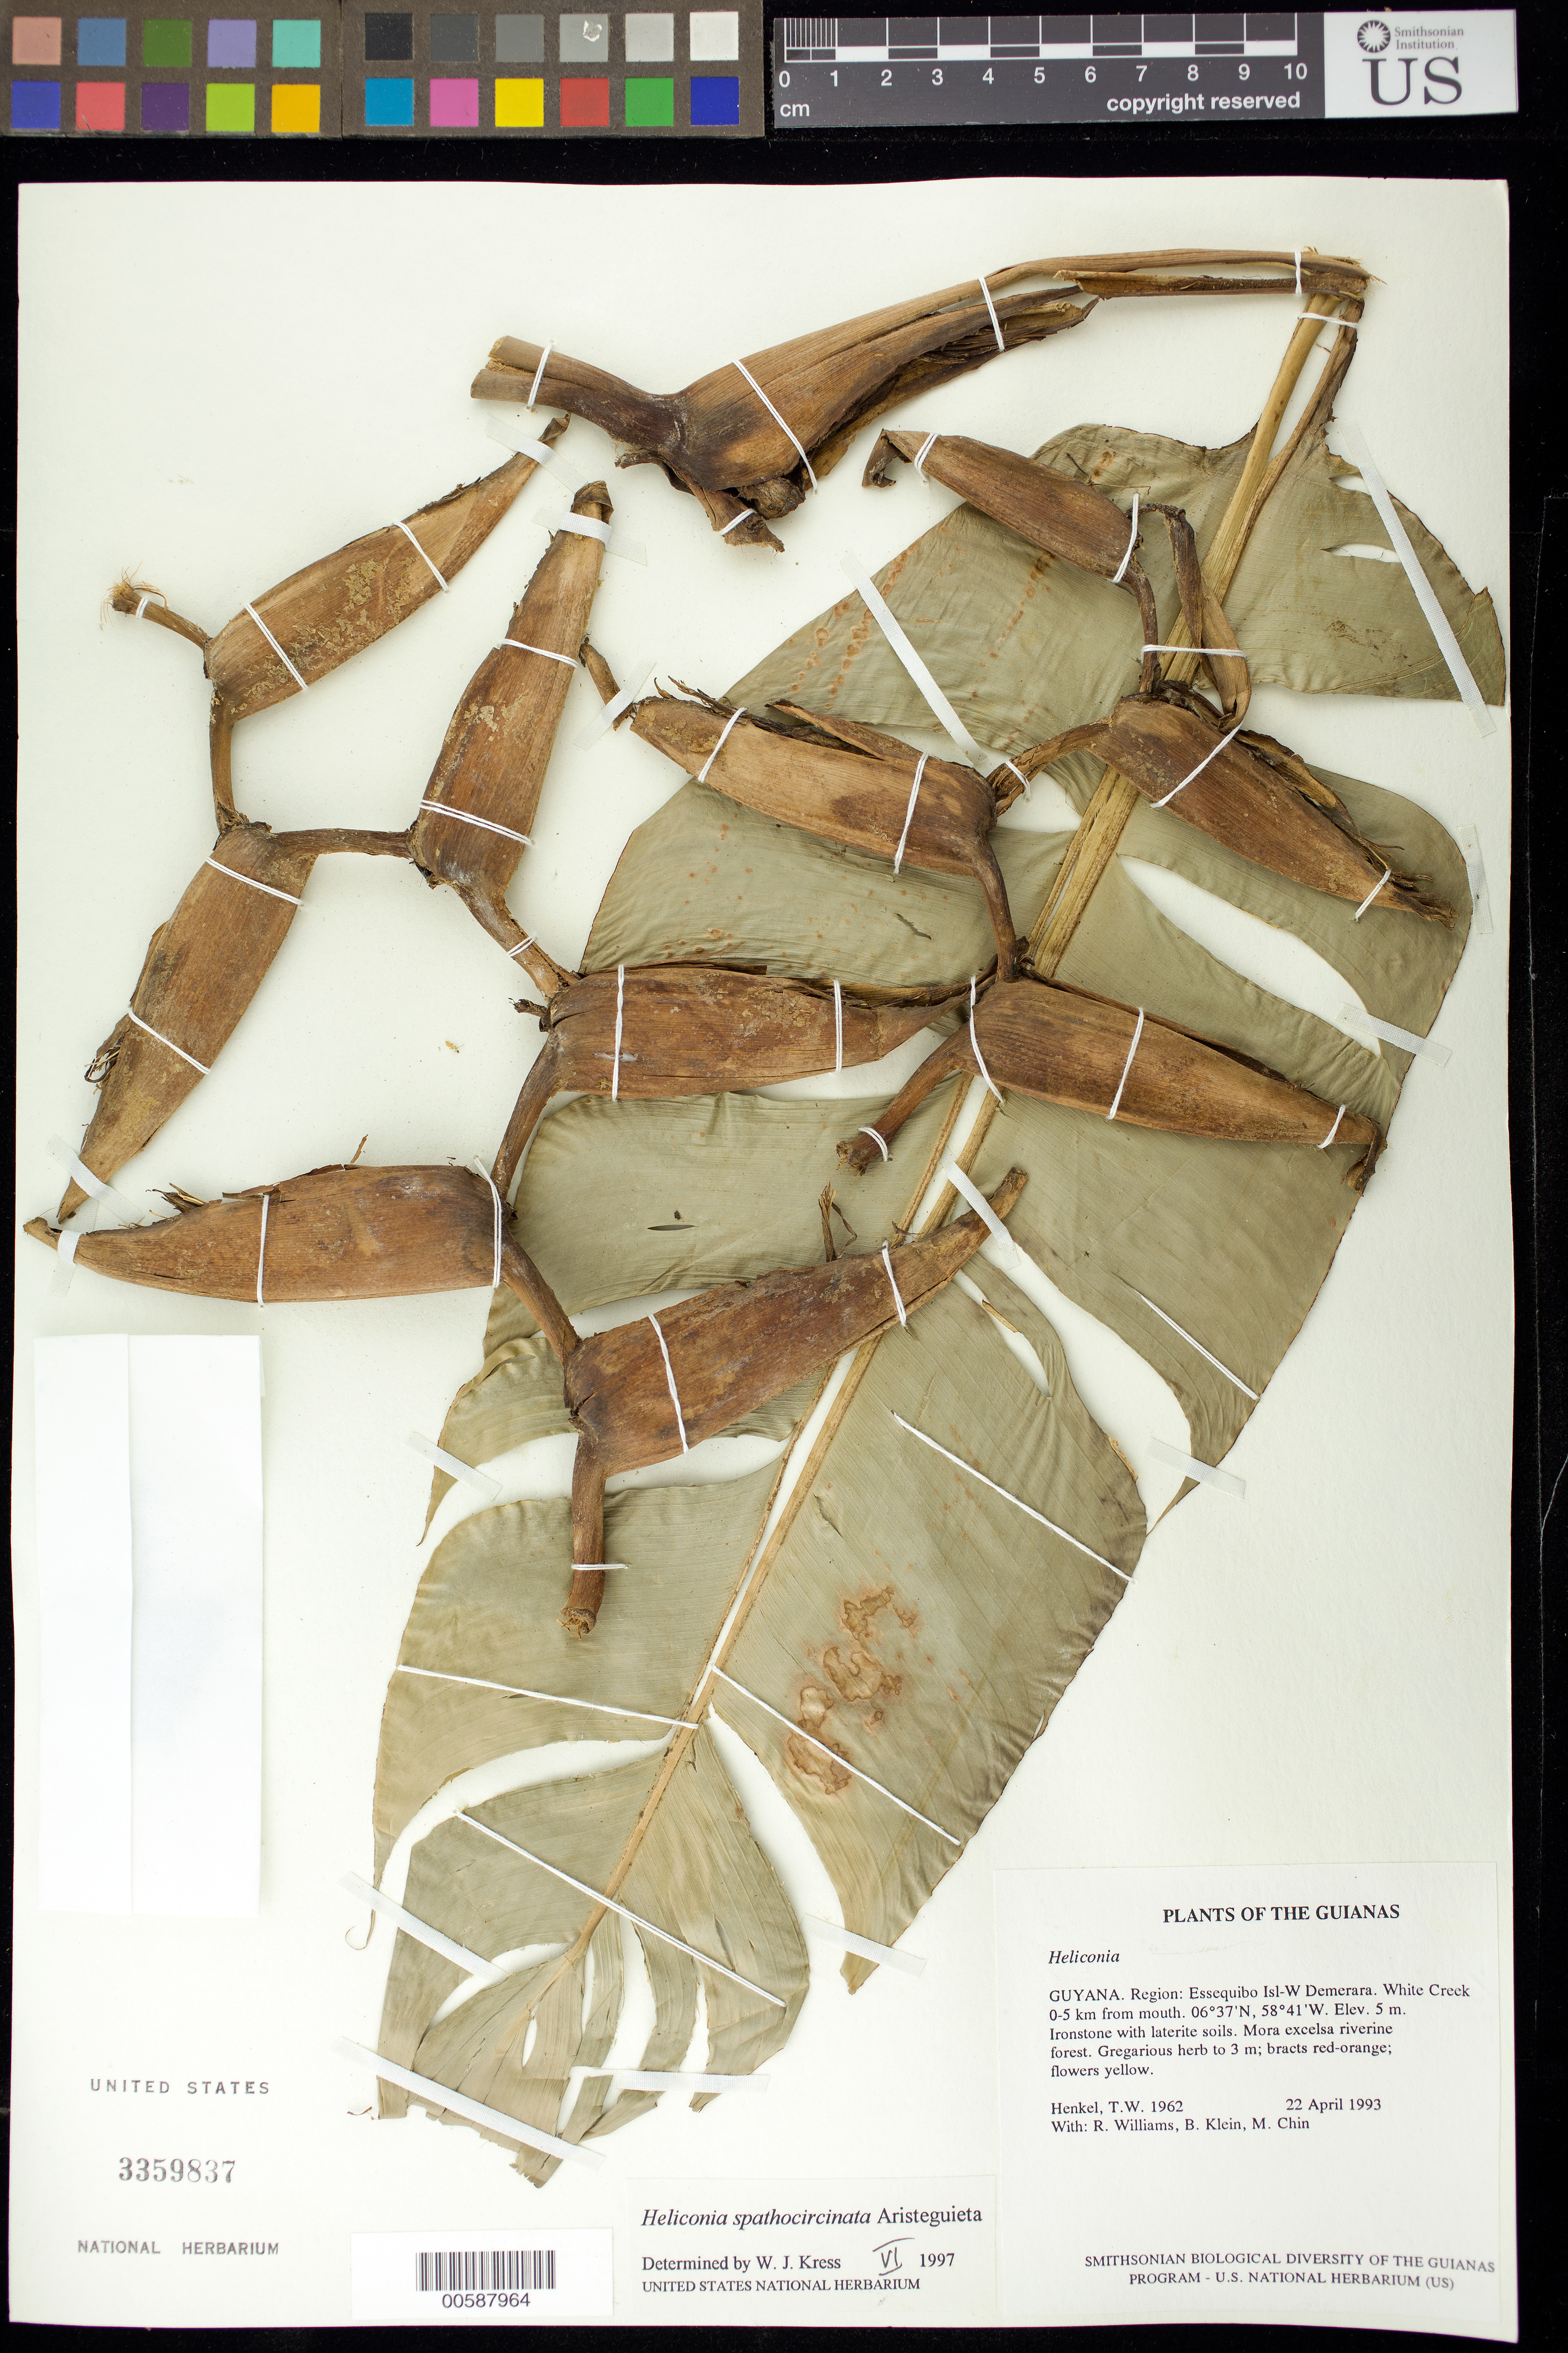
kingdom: Plantae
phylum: Tracheophyta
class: Liliopsida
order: Zingiberales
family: Heliconiaceae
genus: Heliconia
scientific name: Heliconia spathocircinata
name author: Aristeg.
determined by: Kress, W. J., (US), Smithsonian Institution - National Museum of Natural History (UNITED STATES)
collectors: T. Henkel, R. Williams, B. Klein & M. Chin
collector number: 1962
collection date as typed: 22 April 1993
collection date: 1993-04-22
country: Guyana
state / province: Essequibo Isl-W. Demerara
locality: White Creek 0-5 km from mouth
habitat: Ironstone with laterite soils. Mora excelsa riverine forest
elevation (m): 5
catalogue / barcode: US 3359837